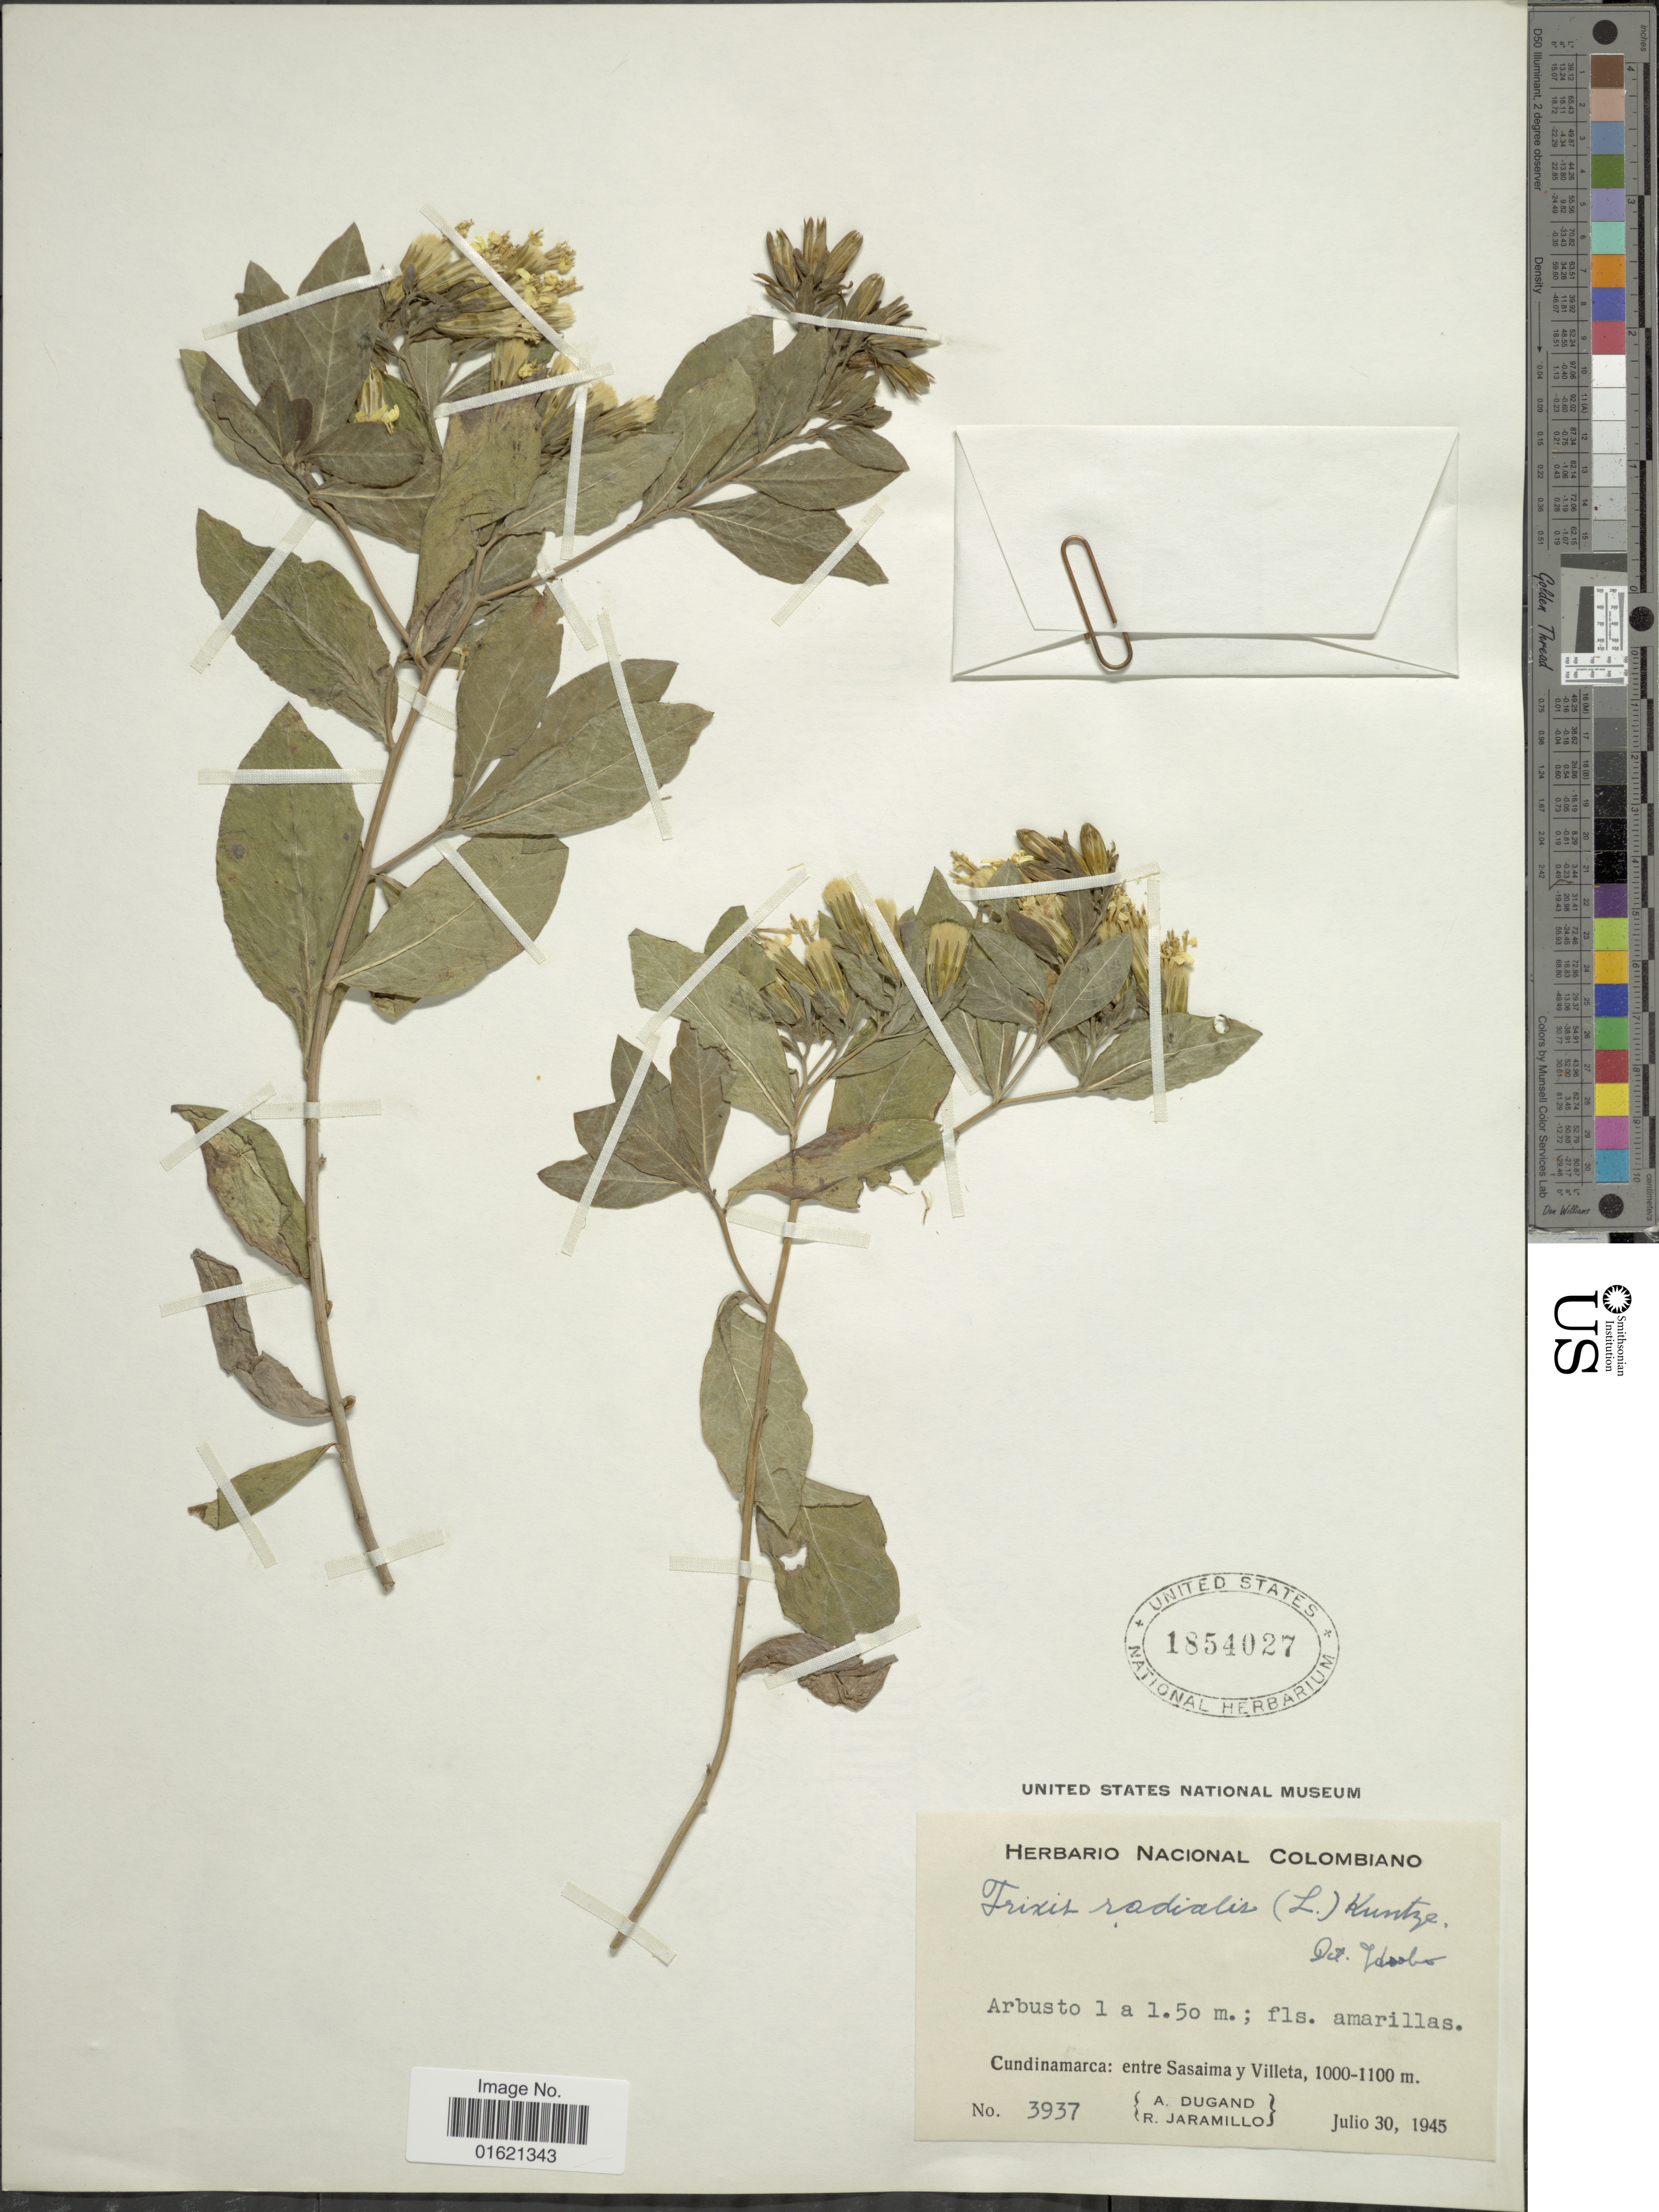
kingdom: Plantae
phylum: Tracheophyta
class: Magnoliopsida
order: Asterales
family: Asteraceae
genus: Trixis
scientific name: Trixis inula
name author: Crantz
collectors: A. Dugand & R. Jaramillo M.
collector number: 3937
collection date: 1945-07-30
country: Colombia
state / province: Cundinamarca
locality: Entre Sasaima y Villeta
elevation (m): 1000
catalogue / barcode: US 1854027